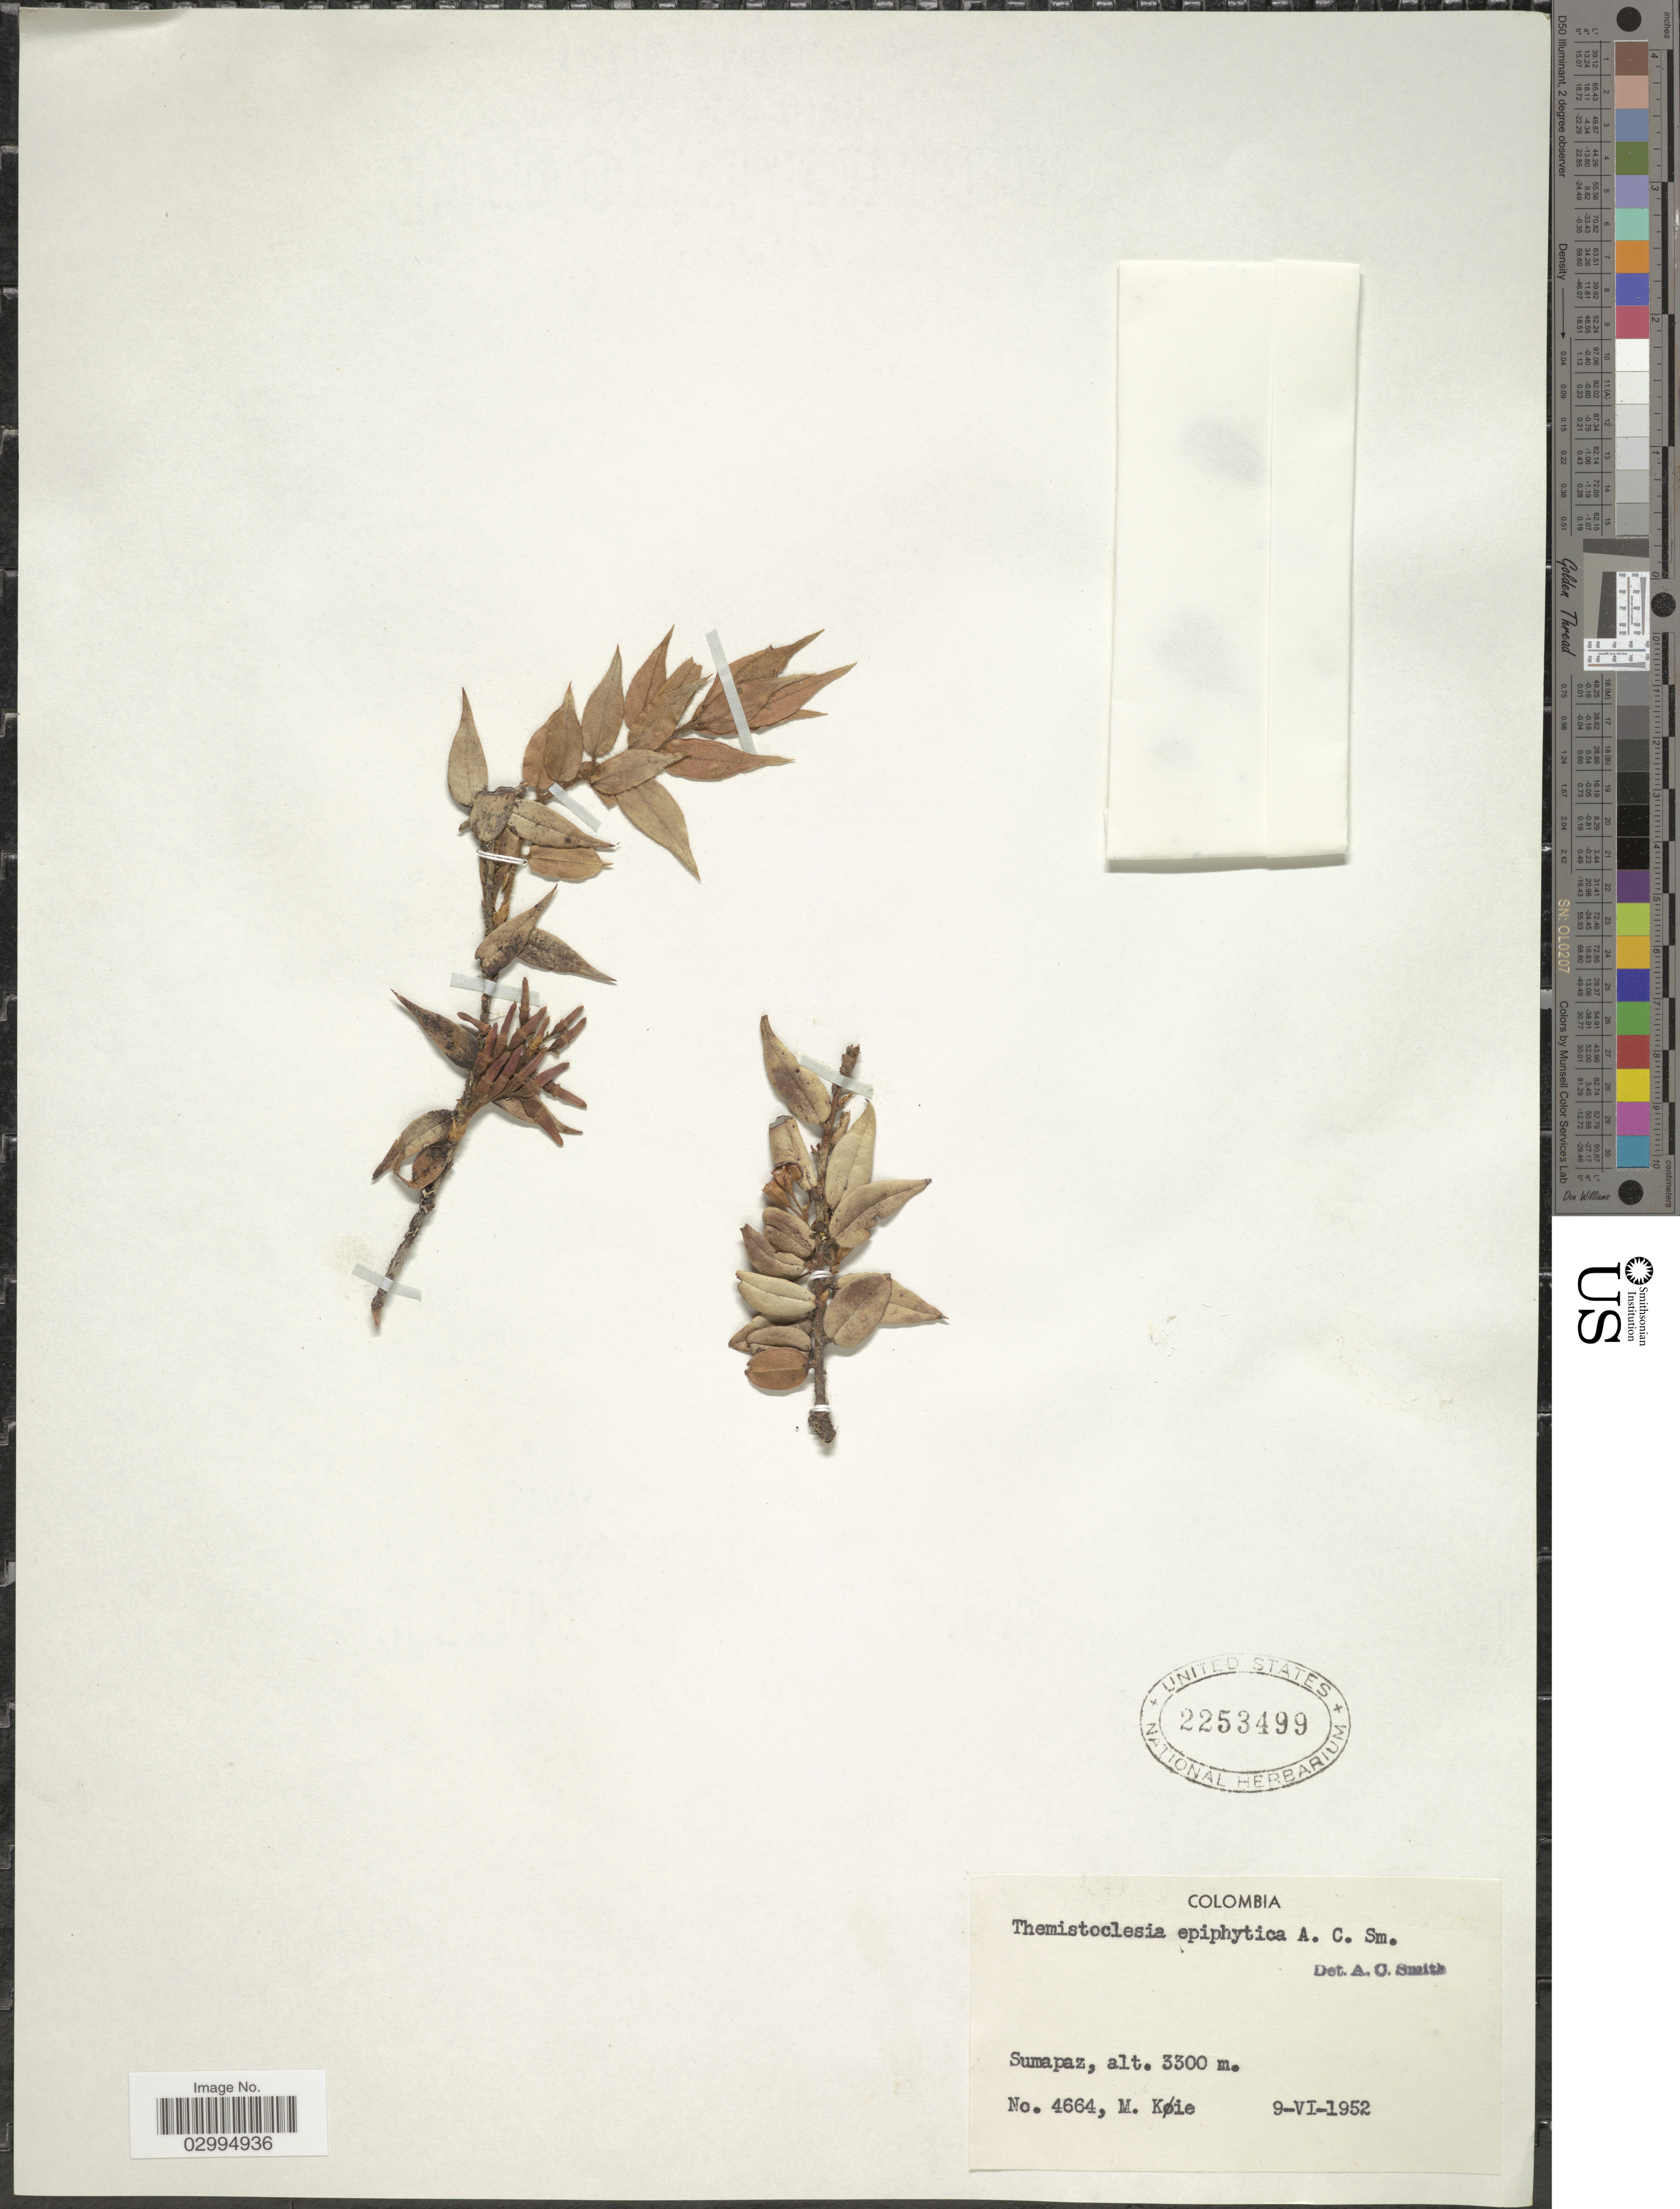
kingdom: Plantae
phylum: Tracheophyta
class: Magnoliopsida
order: Ericales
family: Ericaceae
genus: Themistoclesia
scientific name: Themistoclesia epiphytica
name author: A.C. Sm.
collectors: M. Kie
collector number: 4664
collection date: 1952-06-09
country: Colombia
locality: Sumapaz.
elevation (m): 3300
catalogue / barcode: US 2253499